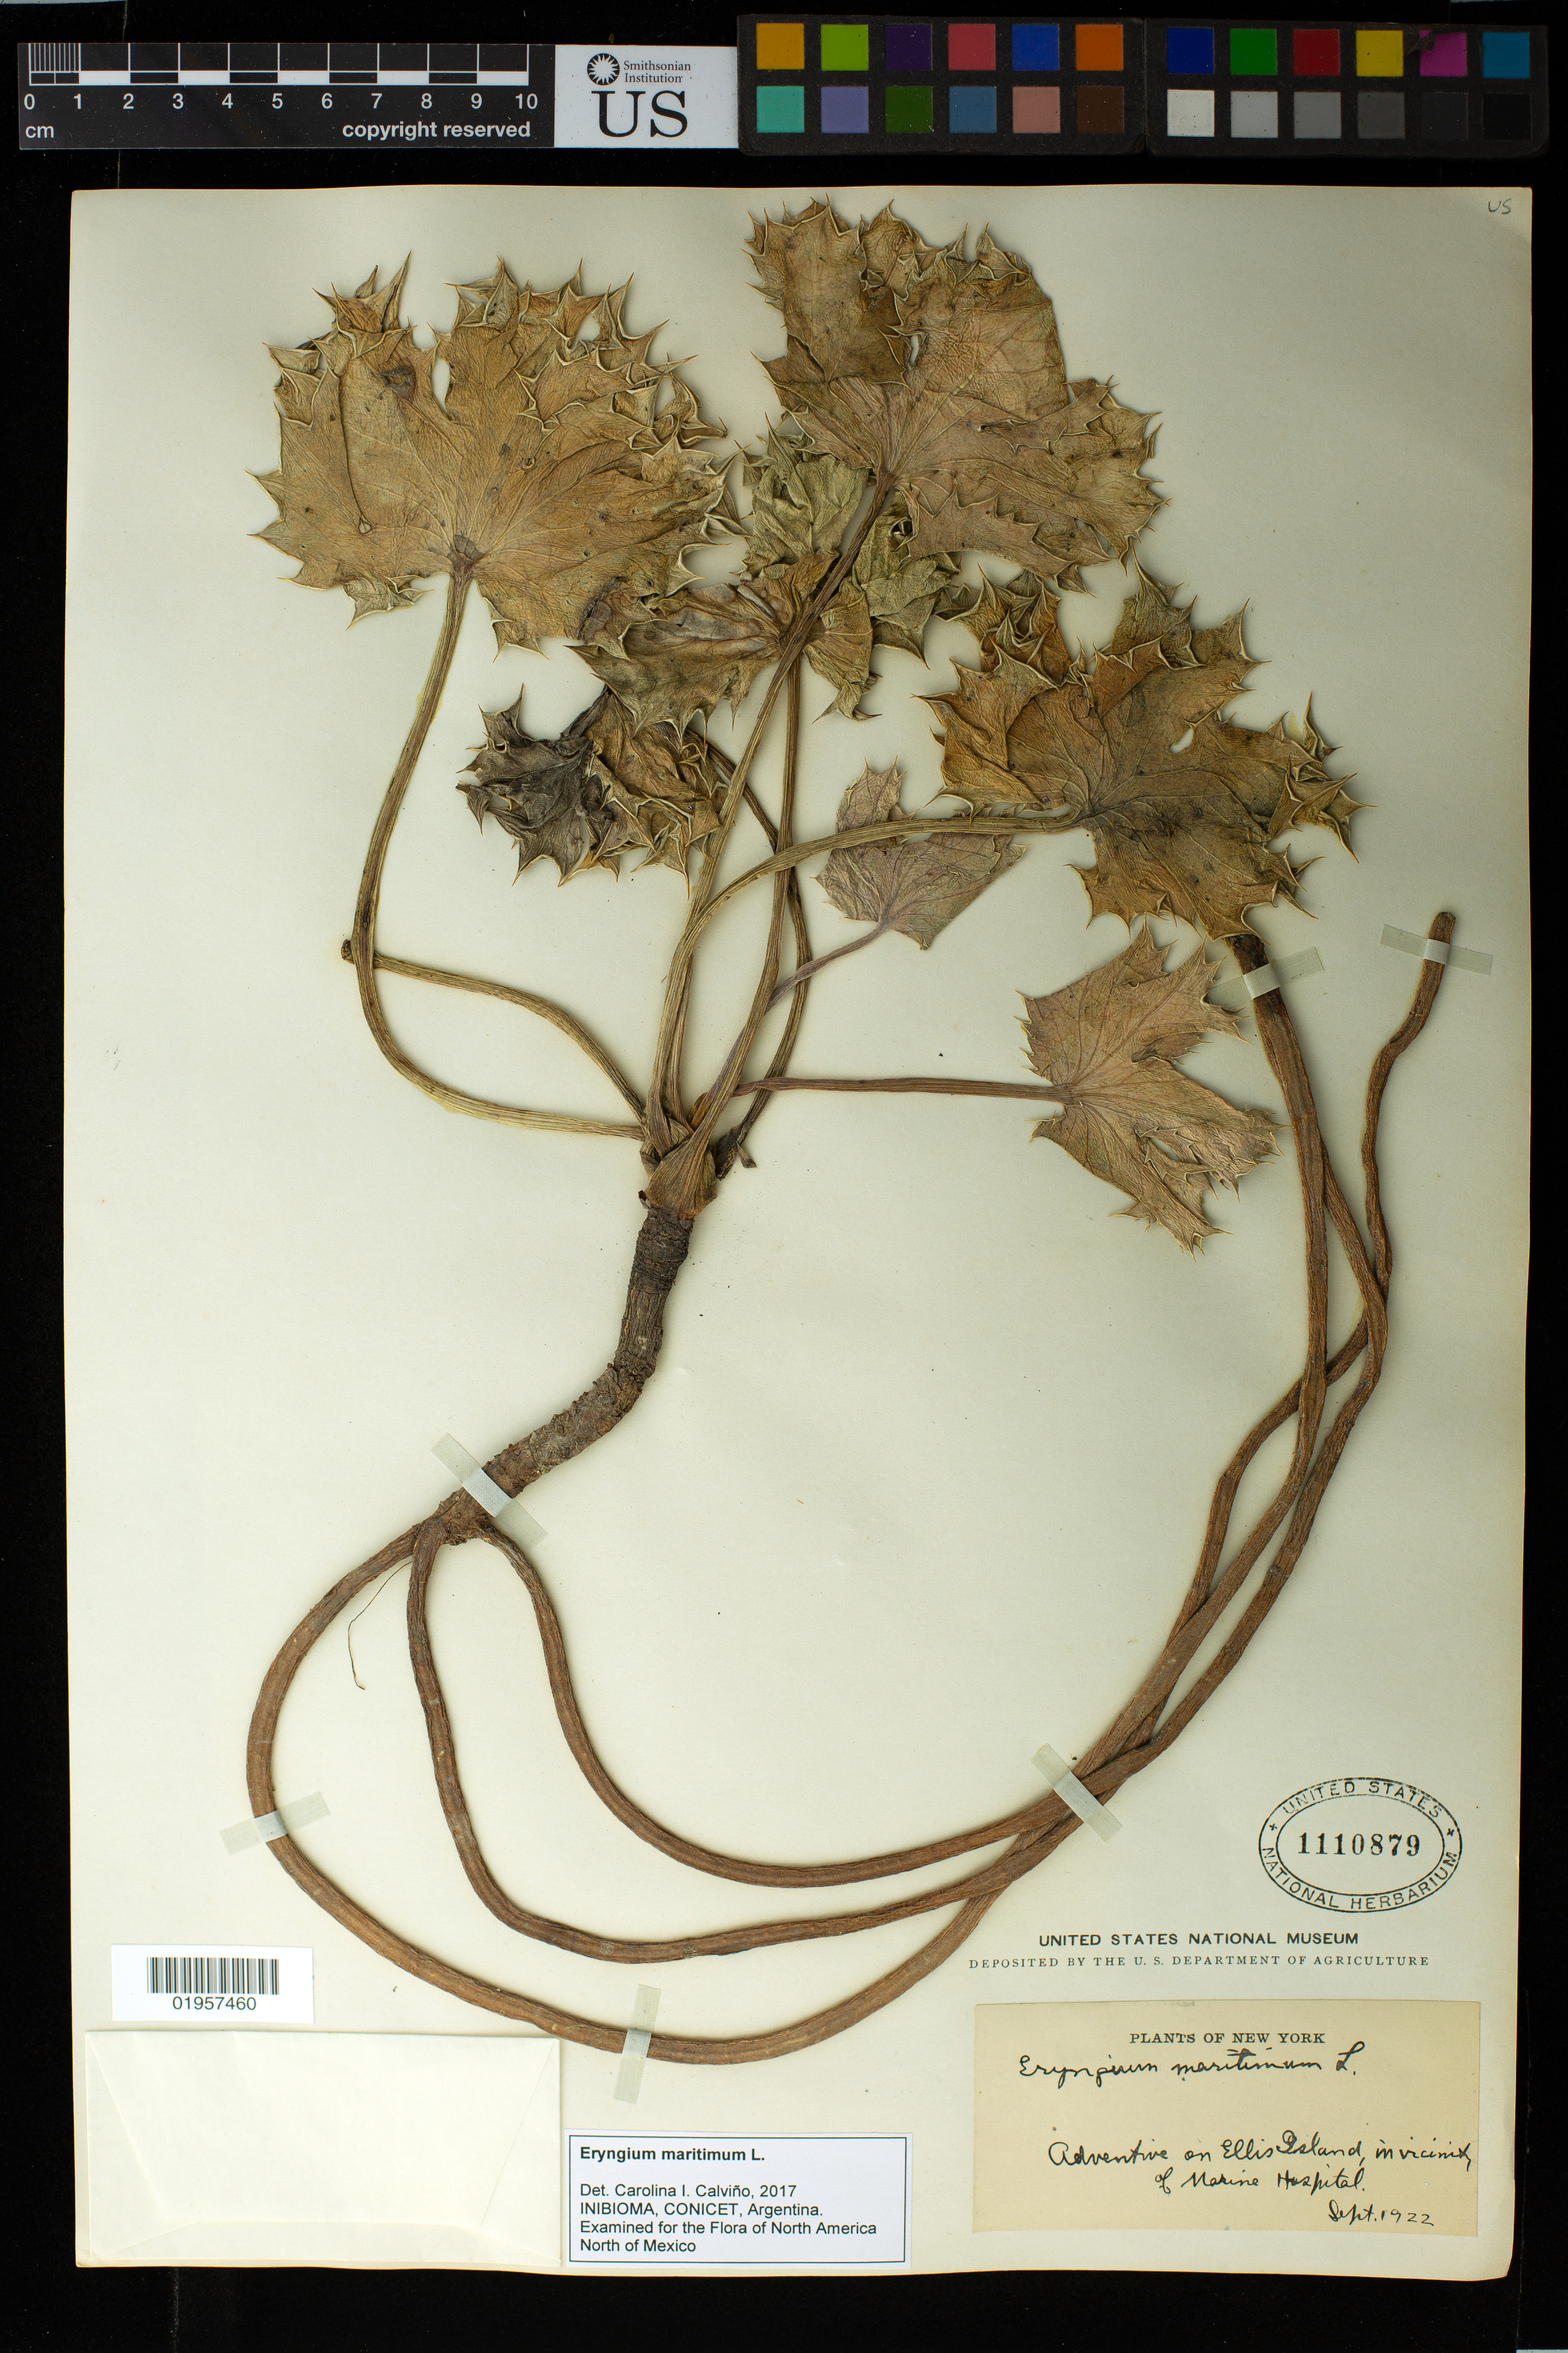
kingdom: Plantae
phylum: Tracheophyta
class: Magnoliopsida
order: Apiales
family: Apiaceae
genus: Eryngium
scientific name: Eryngium maritimum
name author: L.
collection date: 1922-09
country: United States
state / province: New York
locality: Ellis Island, in vicinity of Marine Hospital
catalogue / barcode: US 1110879